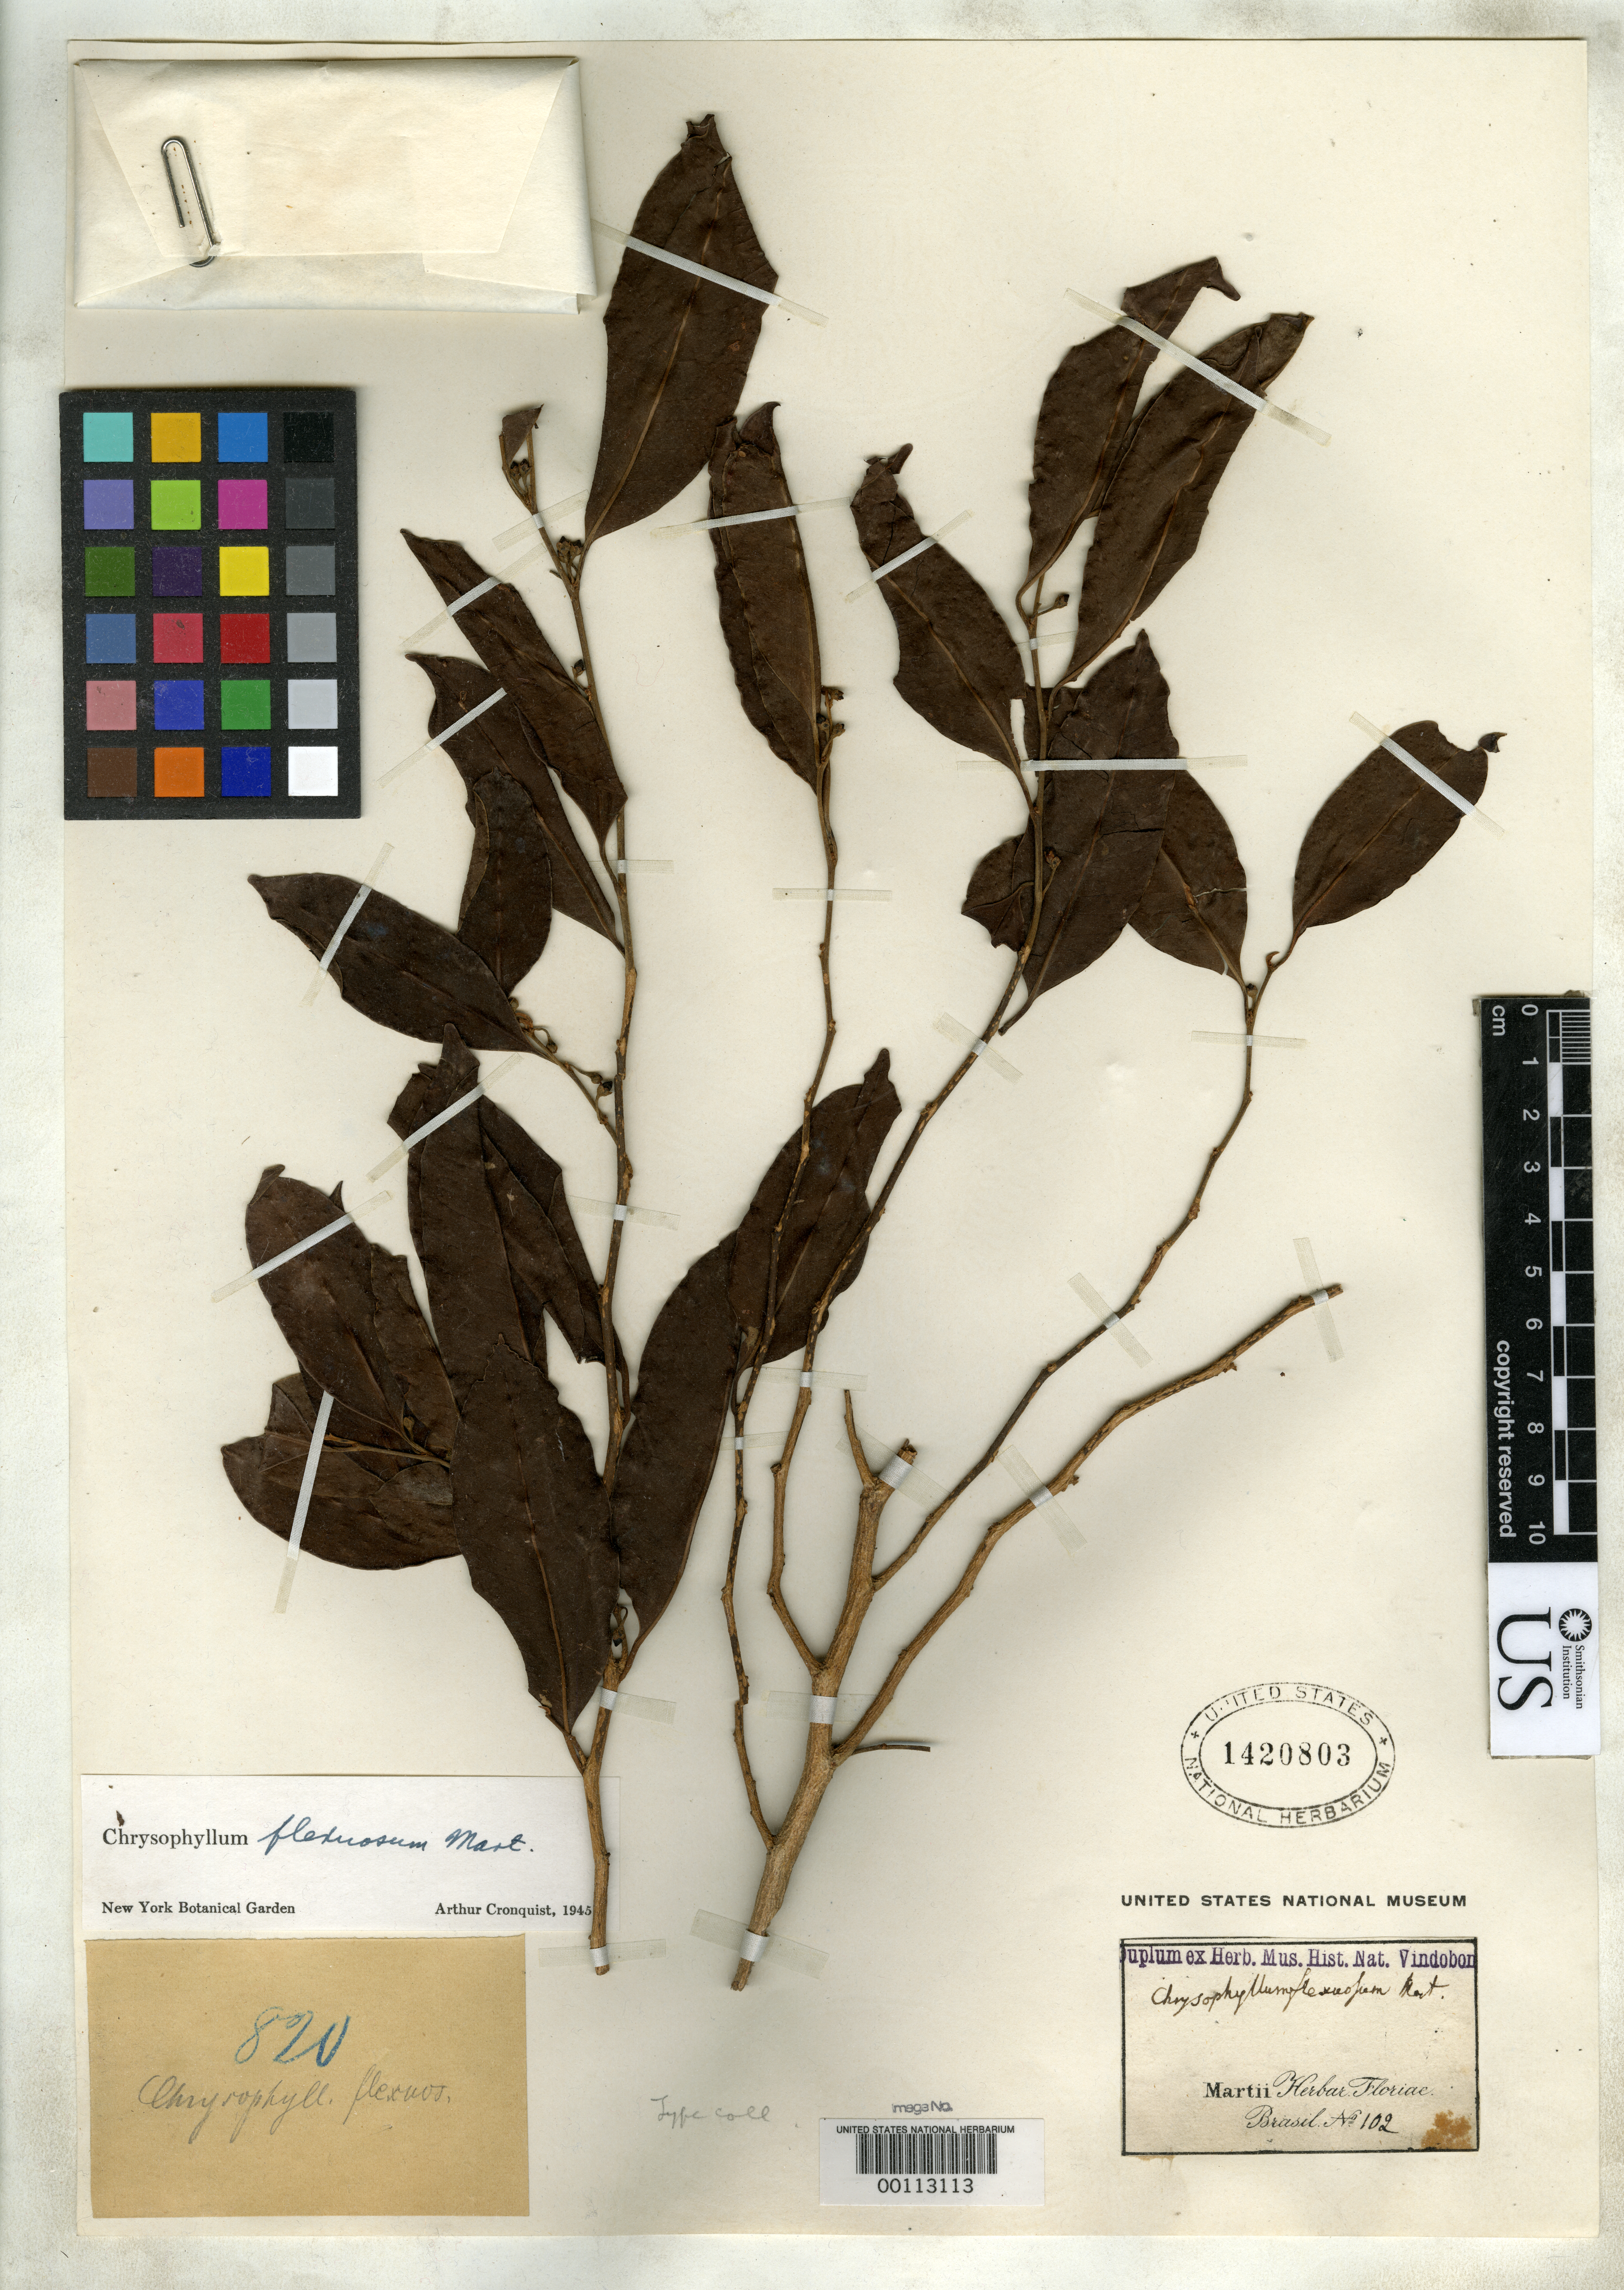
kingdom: Plantae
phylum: Tracheophyta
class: Magnoliopsida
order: Ericales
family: Sapotaceae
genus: Chrysophyllum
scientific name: Chrysophyllum flexuosum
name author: Mart. in DC.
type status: Type Fragment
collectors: C. F. Martius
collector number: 102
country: Brazil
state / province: Minas Gerais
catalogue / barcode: US 1420803